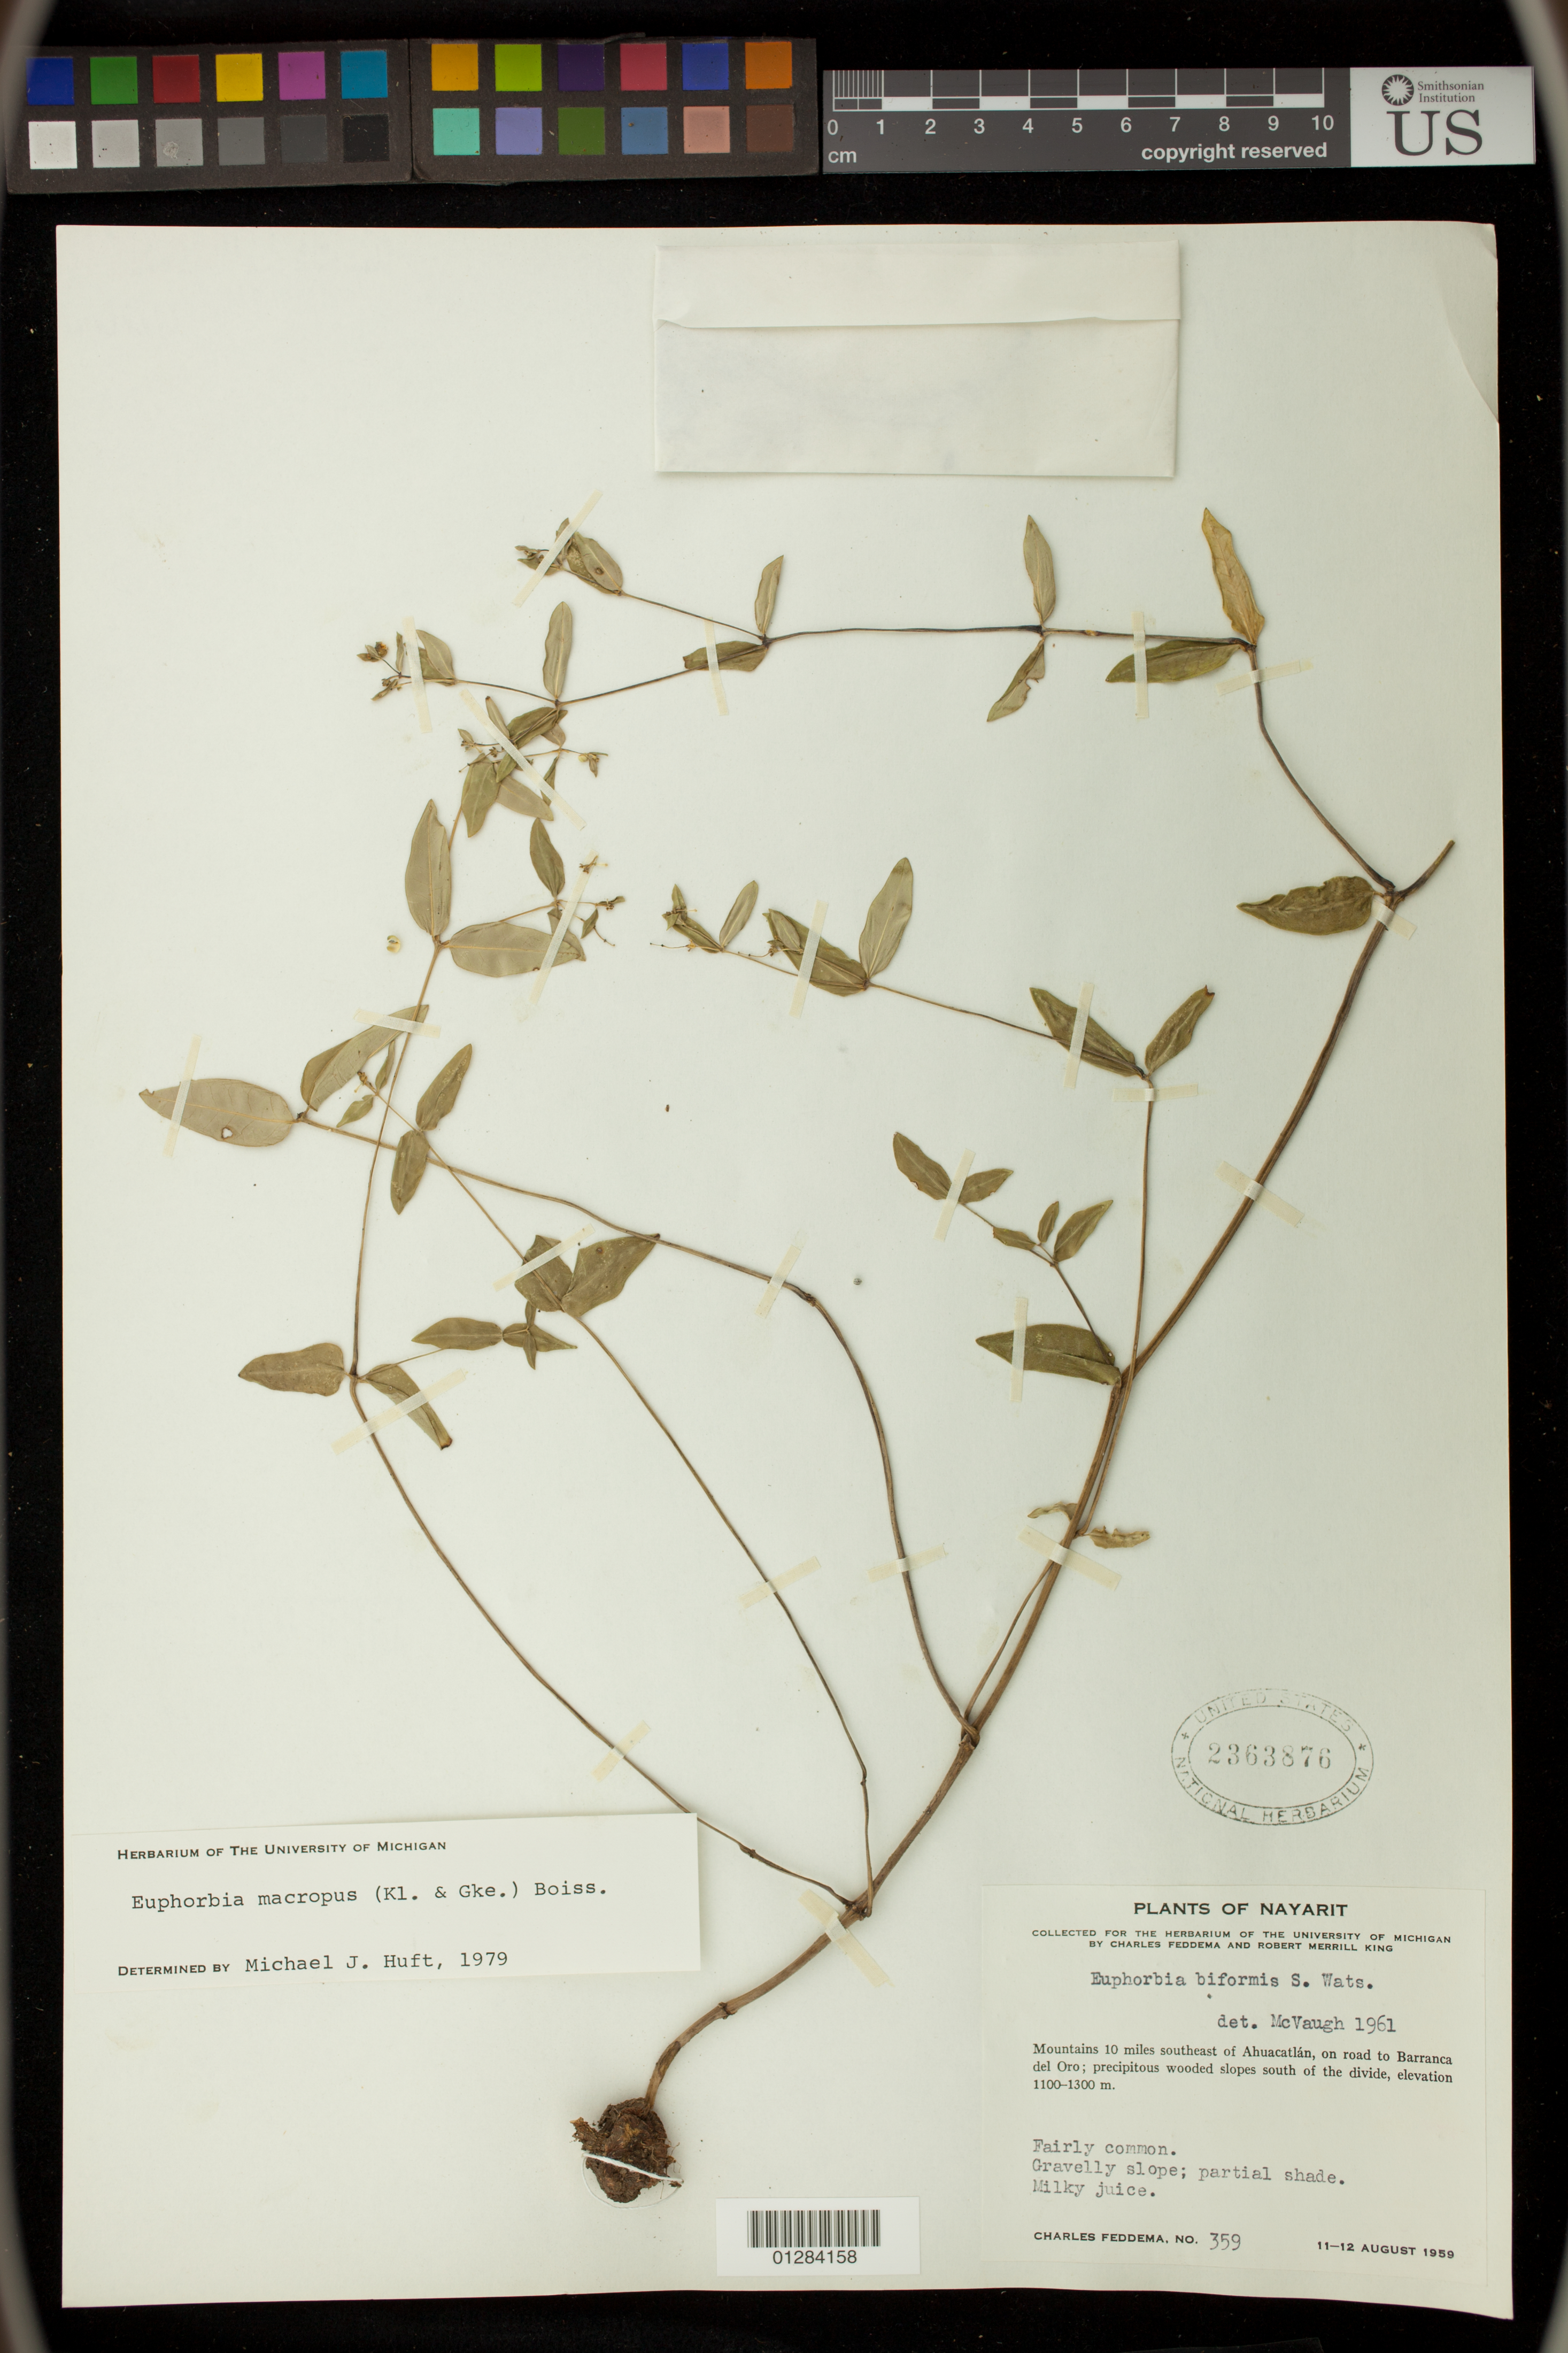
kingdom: Plantae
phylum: Tracheophyta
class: Magnoliopsida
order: Malpighiales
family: Euphorbiaceae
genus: Euphorbia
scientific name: Euphorbia macropus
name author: (Klotzsch & Garcke) Boiss.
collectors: C. Feddema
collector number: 359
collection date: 1959-08-11/1959-08-12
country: Mexico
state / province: Nayarit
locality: Mountains 10 miles southeast of Ahuacatlan, on road to Barranca del Oro, south of the divide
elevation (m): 1100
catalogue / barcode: US 2363876